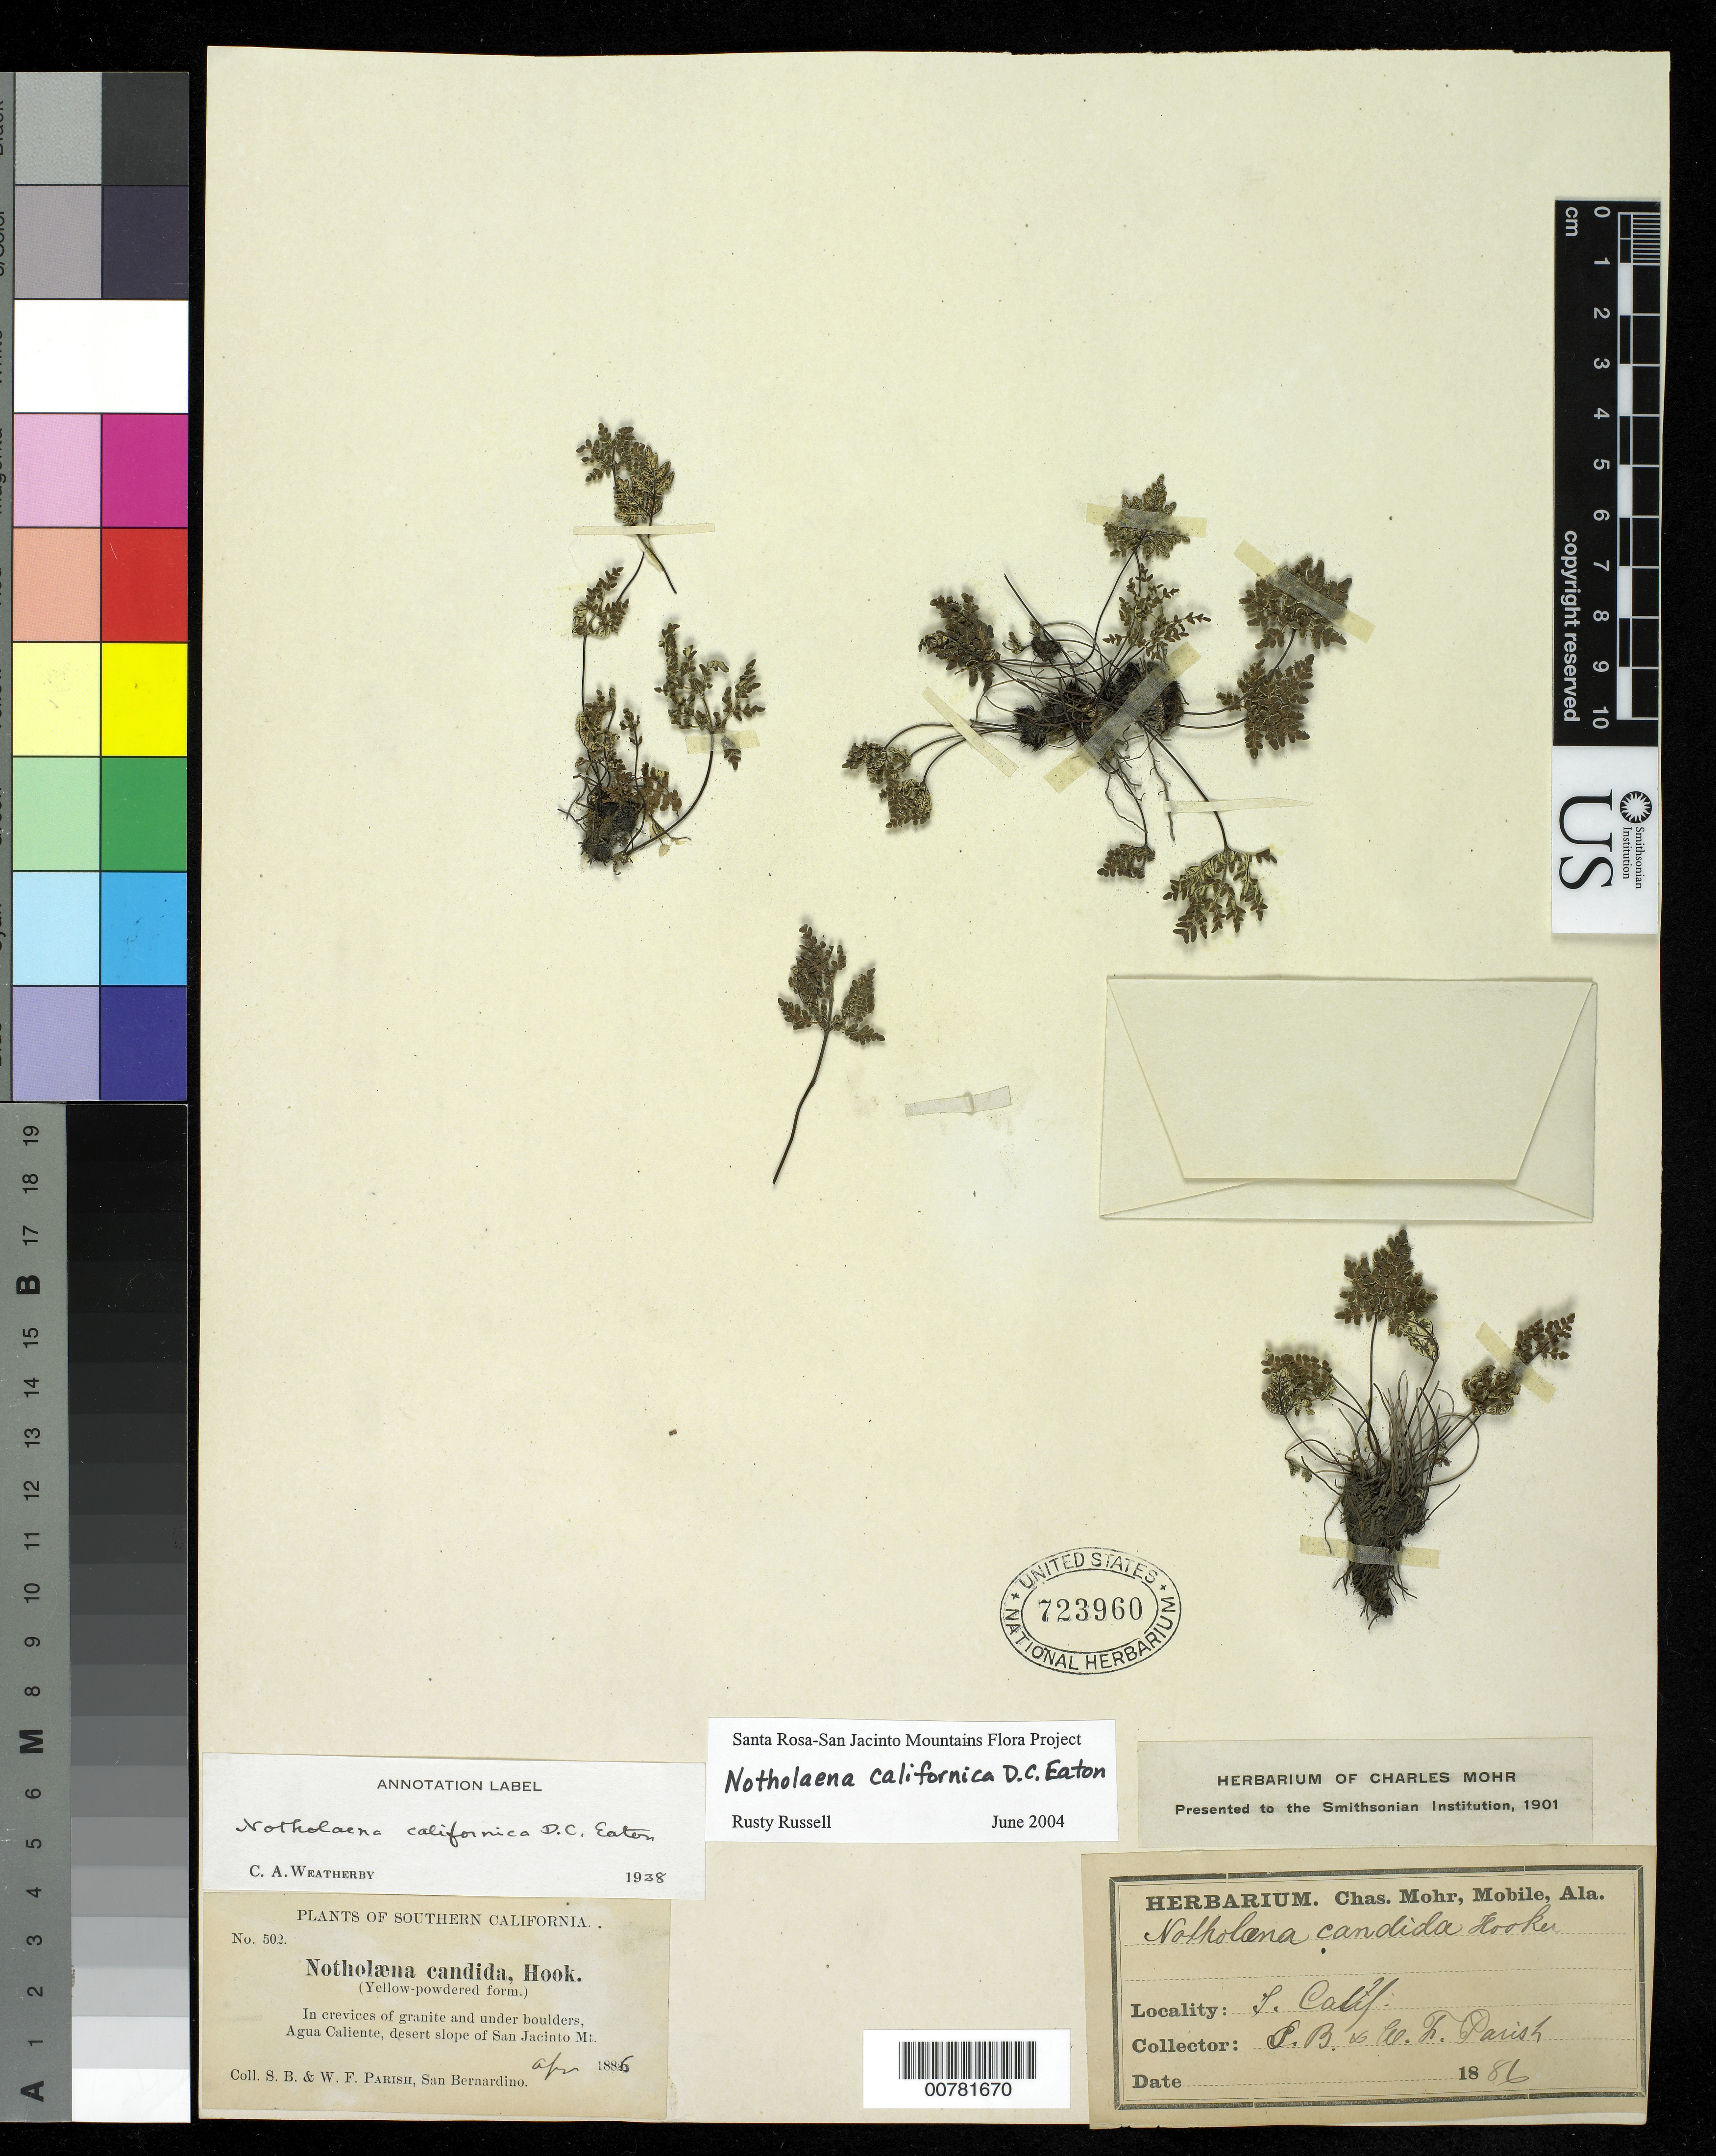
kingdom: Plantae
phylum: Tracheophyta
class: Polypodiopsida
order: Polypodiales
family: Pteridaceae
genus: Aspidotis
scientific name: Aspidotis californica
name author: (Hook.) Nutt. ex Copel.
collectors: S. B. Parish & W. F. Parish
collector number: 502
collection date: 1886-04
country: United States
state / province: California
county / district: Riverside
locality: Southern California, In crevices of granite and under boulders, Agua Caliente, desert slope of San Jacinto Mt.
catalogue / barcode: US 723960